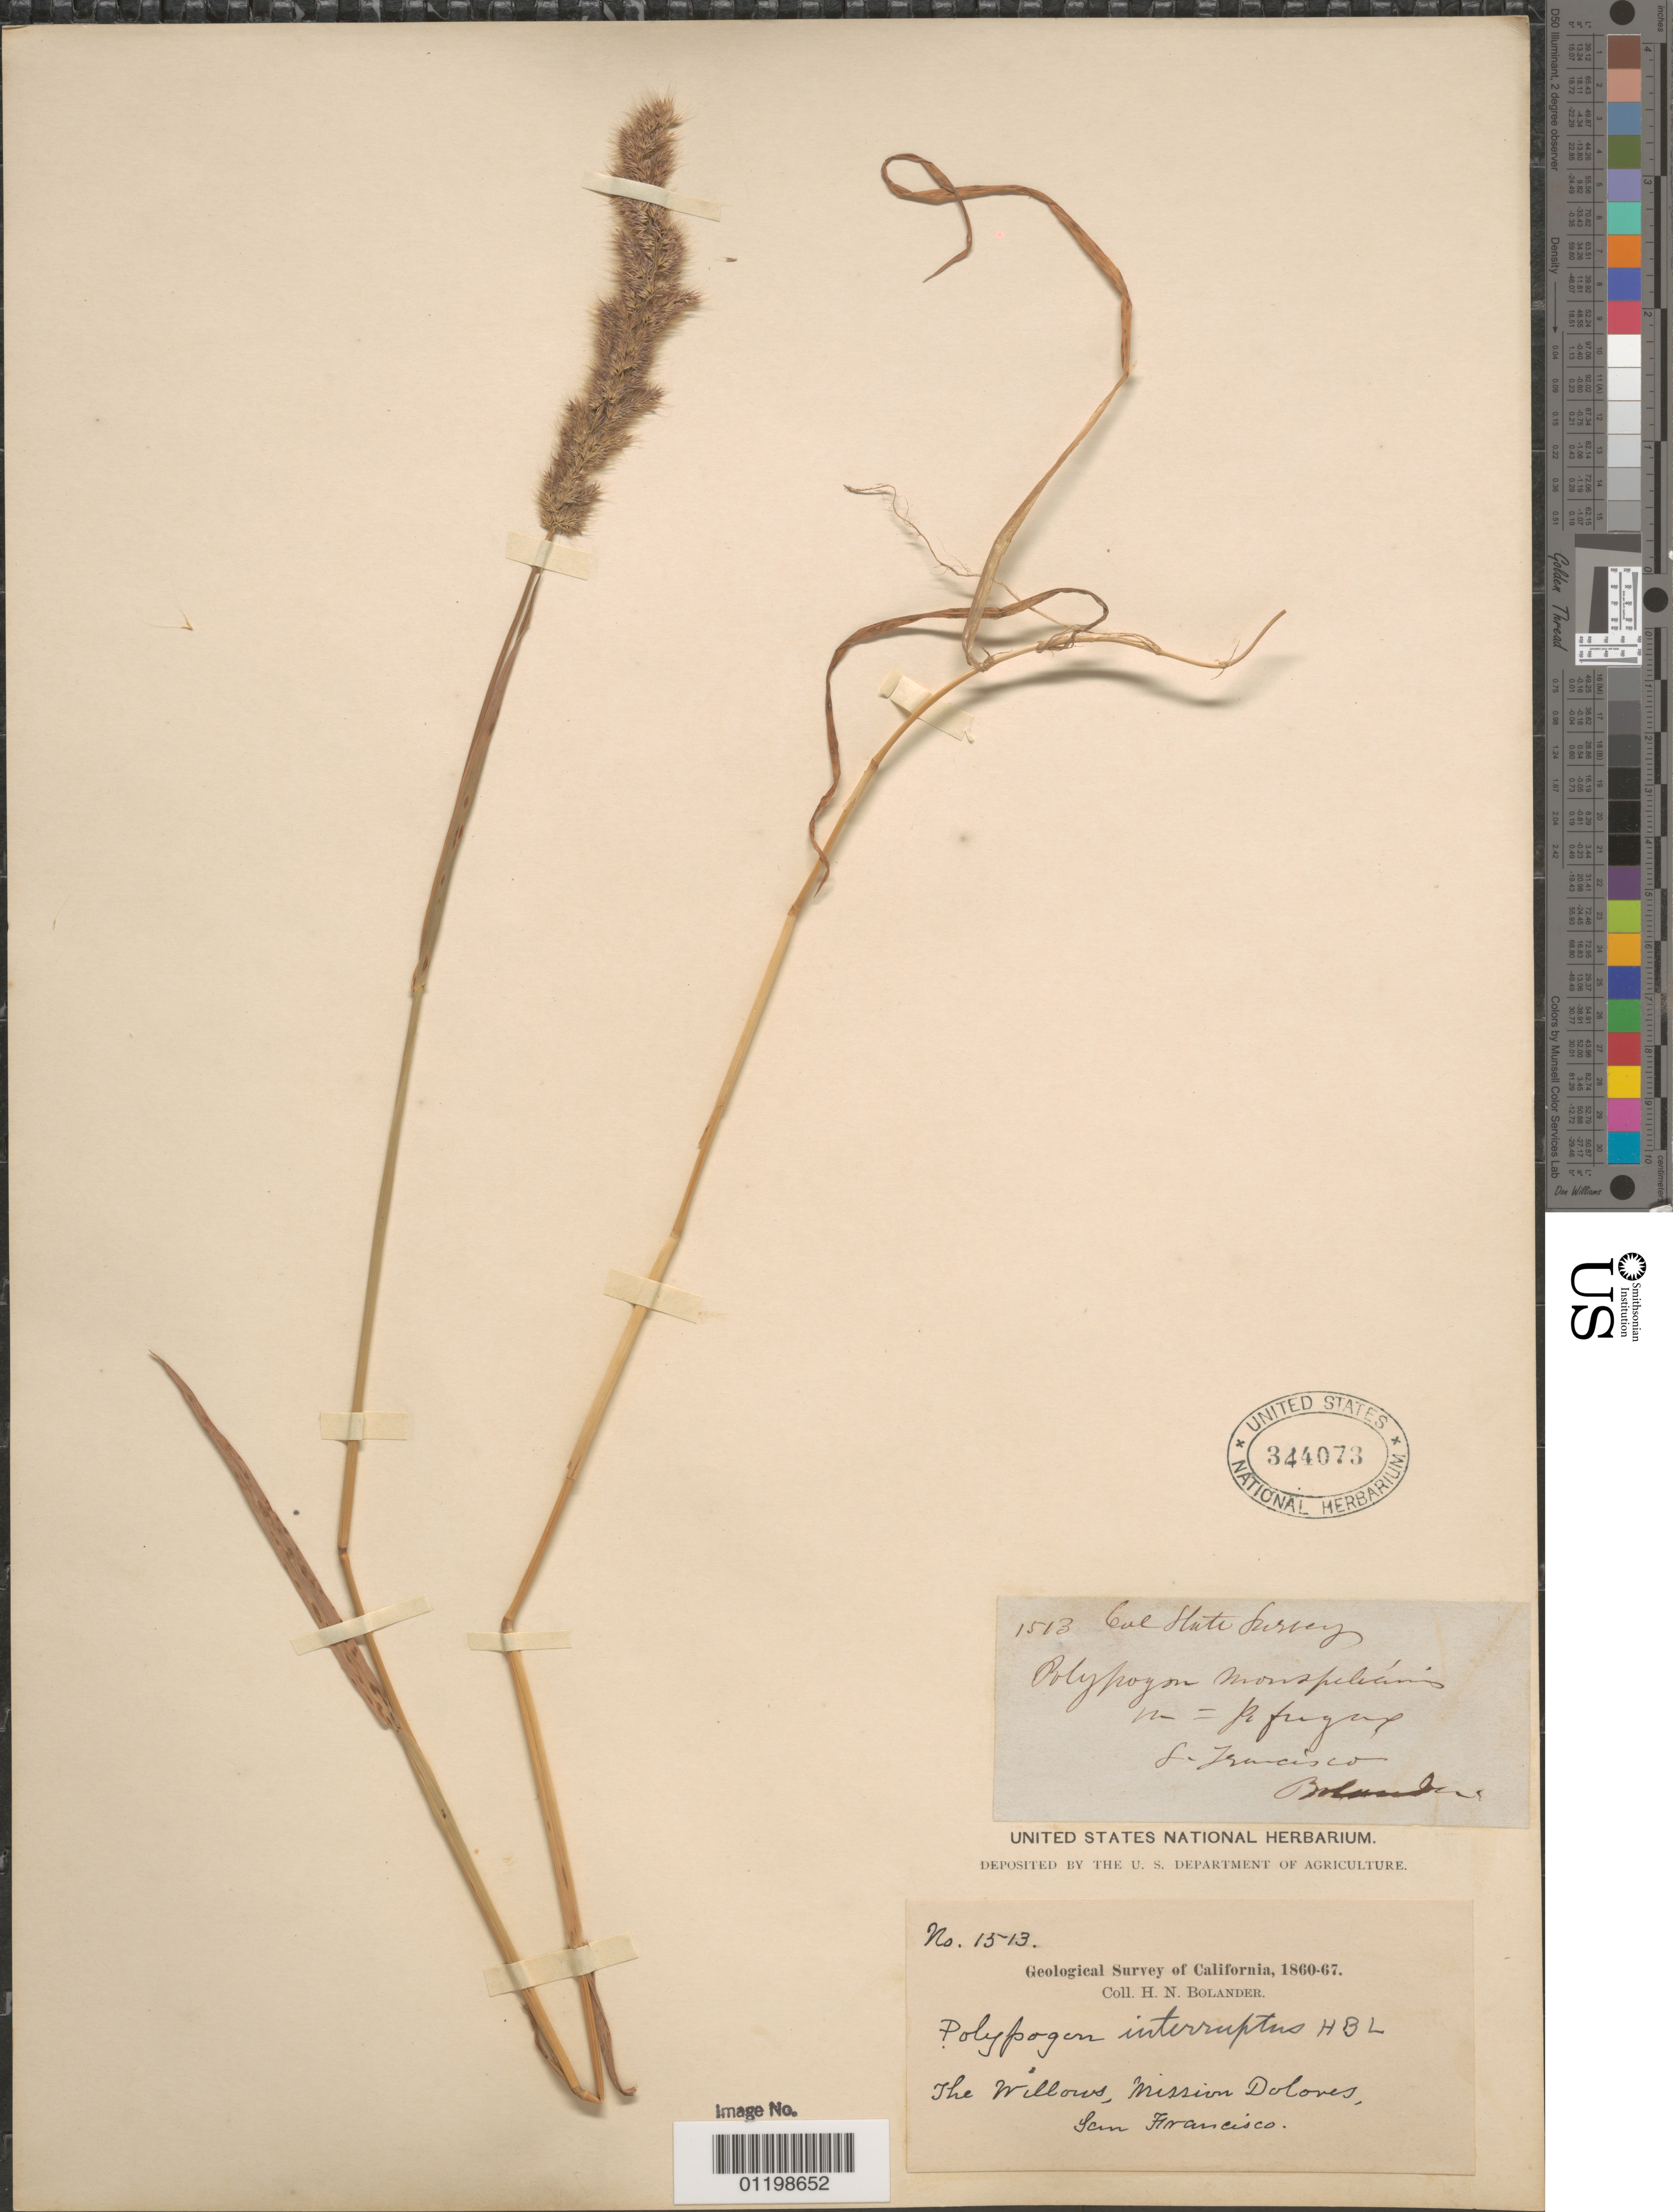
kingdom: Plantae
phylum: Tracheophyta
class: Liliopsida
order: Poales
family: Poaceae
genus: Polypogon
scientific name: Polypogon interruptus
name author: Kunth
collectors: H. Bolander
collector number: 1513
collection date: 1860/1867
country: United States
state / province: California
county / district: San Francisco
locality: The Willows, near Mission Dolores, San Francisco.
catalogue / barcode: US 344073